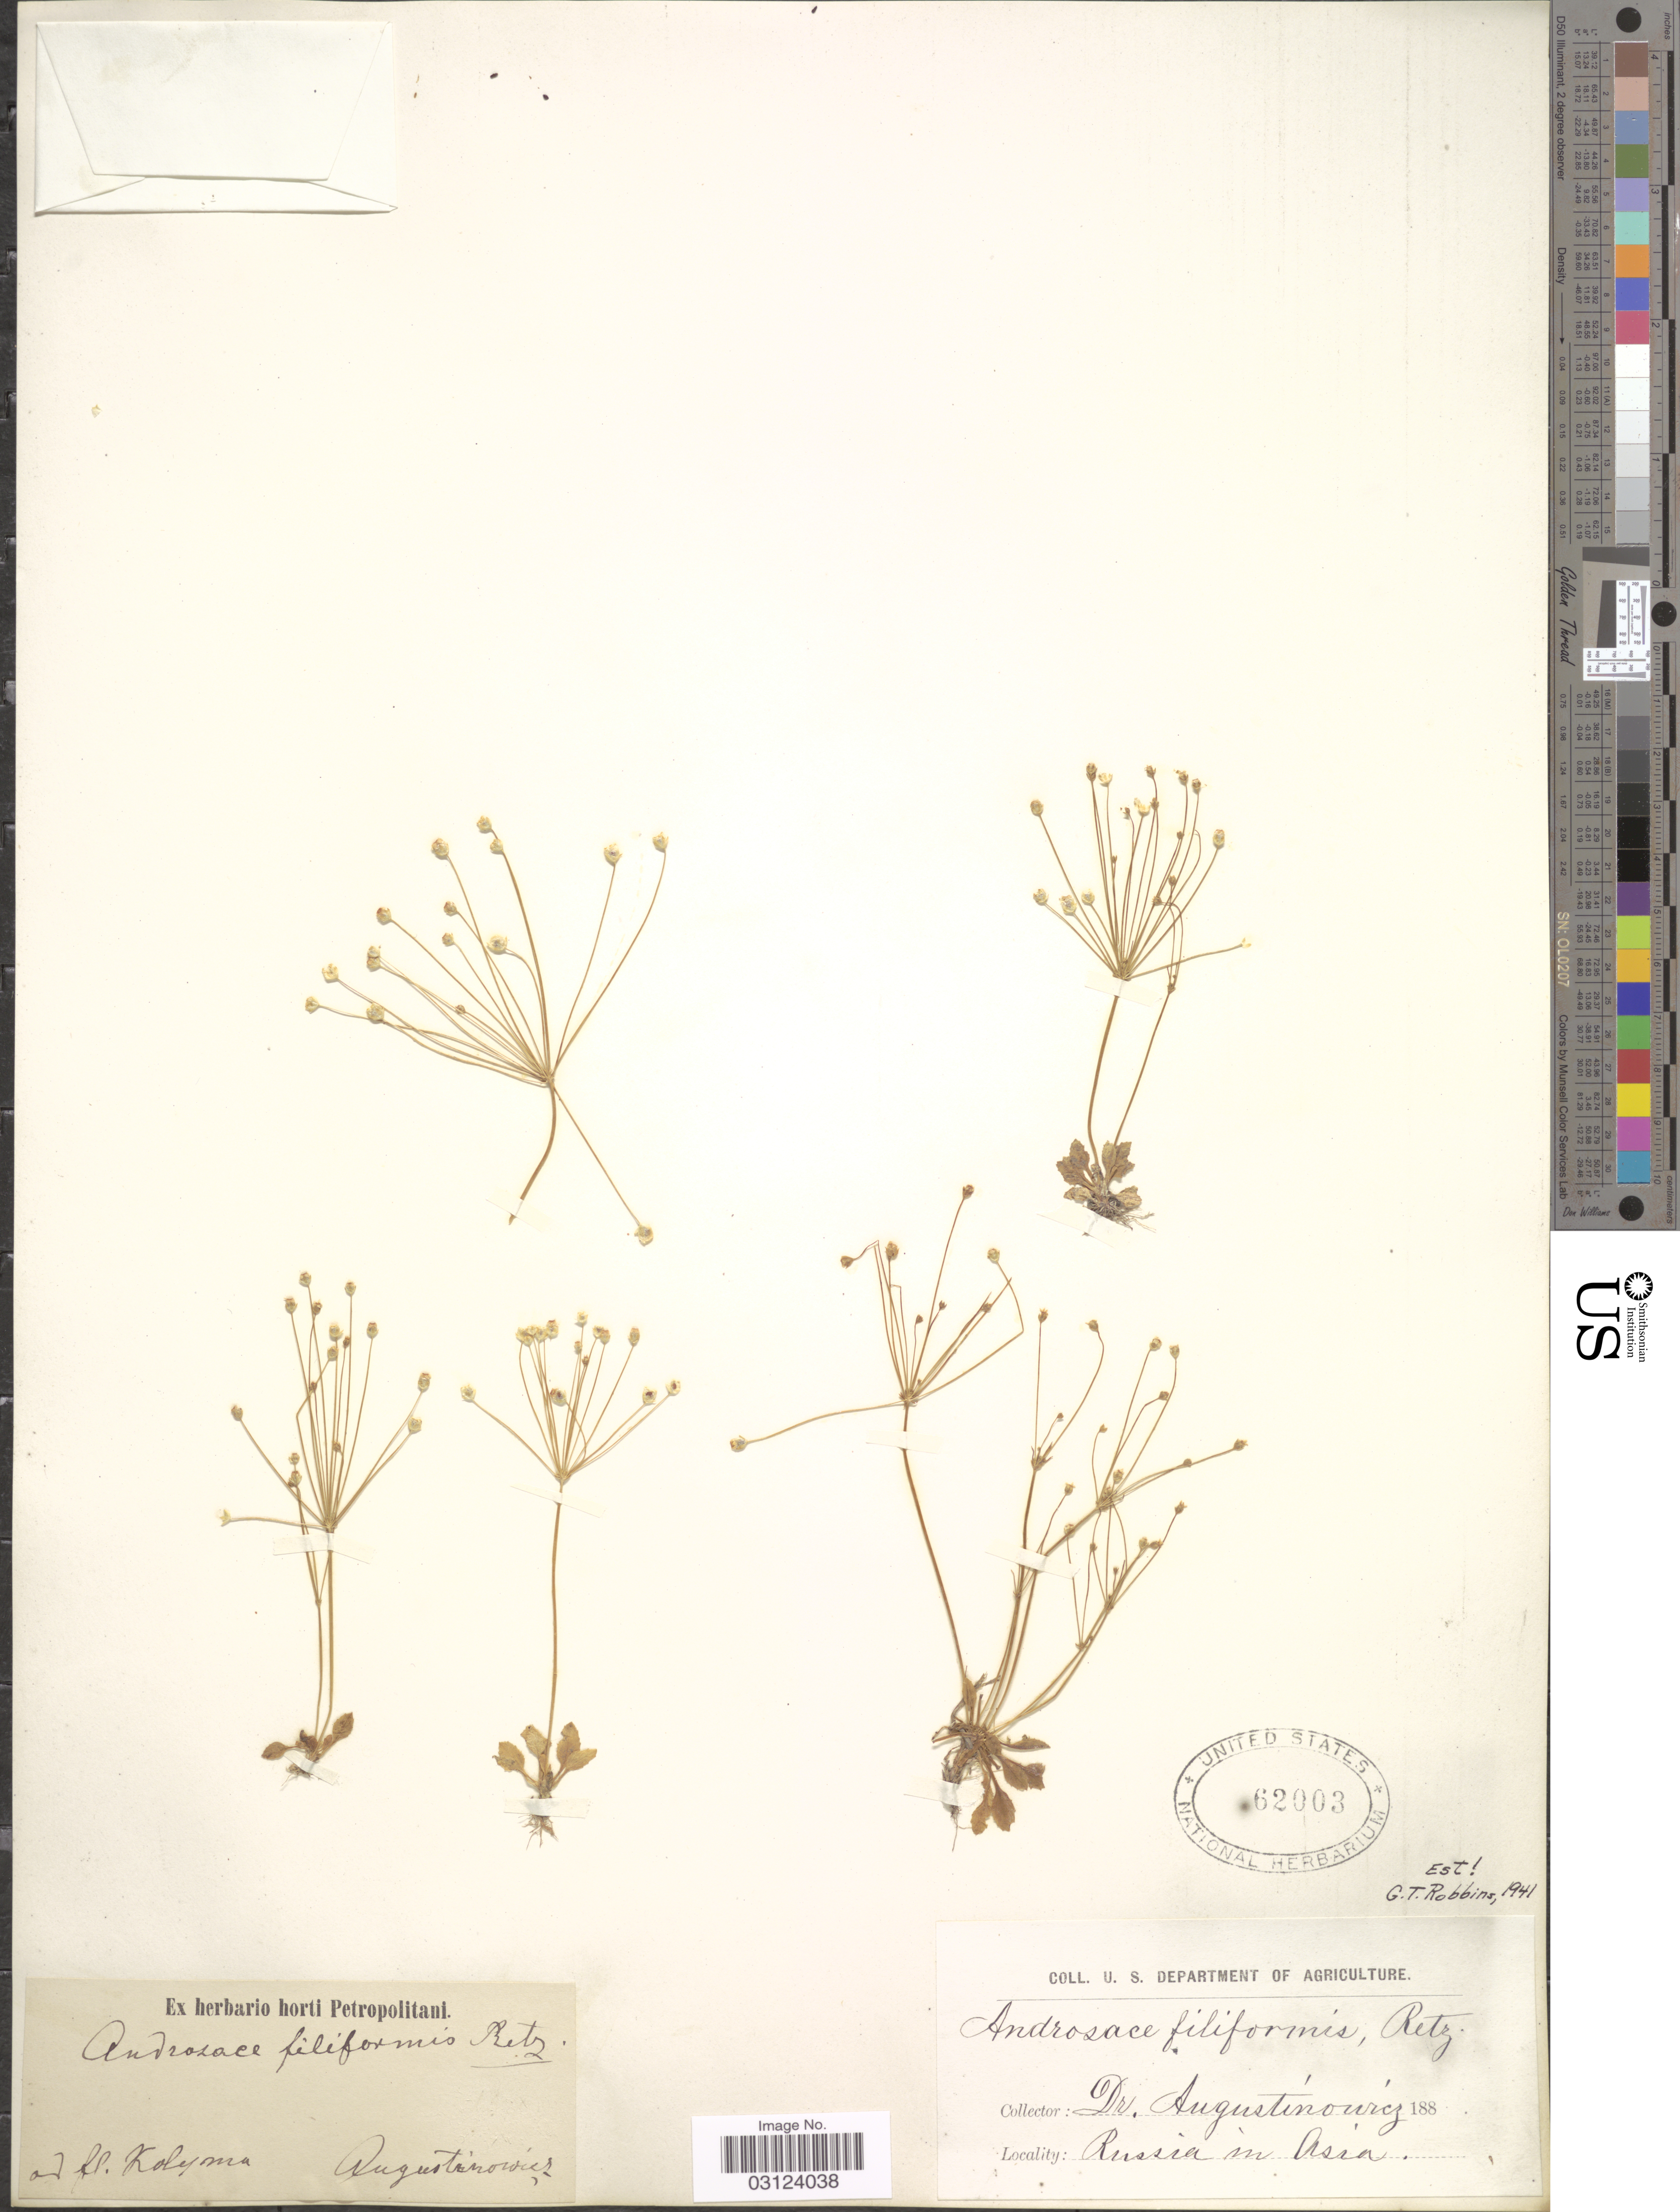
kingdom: Plantae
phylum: Tracheophyta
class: Magnoliopsida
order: Ericales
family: Primulaceae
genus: Androsace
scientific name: Androsace filiformis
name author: Retz.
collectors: Augustinowicz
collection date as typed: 188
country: Russian Federation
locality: Russia in Asia, fl. Kolyma.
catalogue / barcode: US 62003